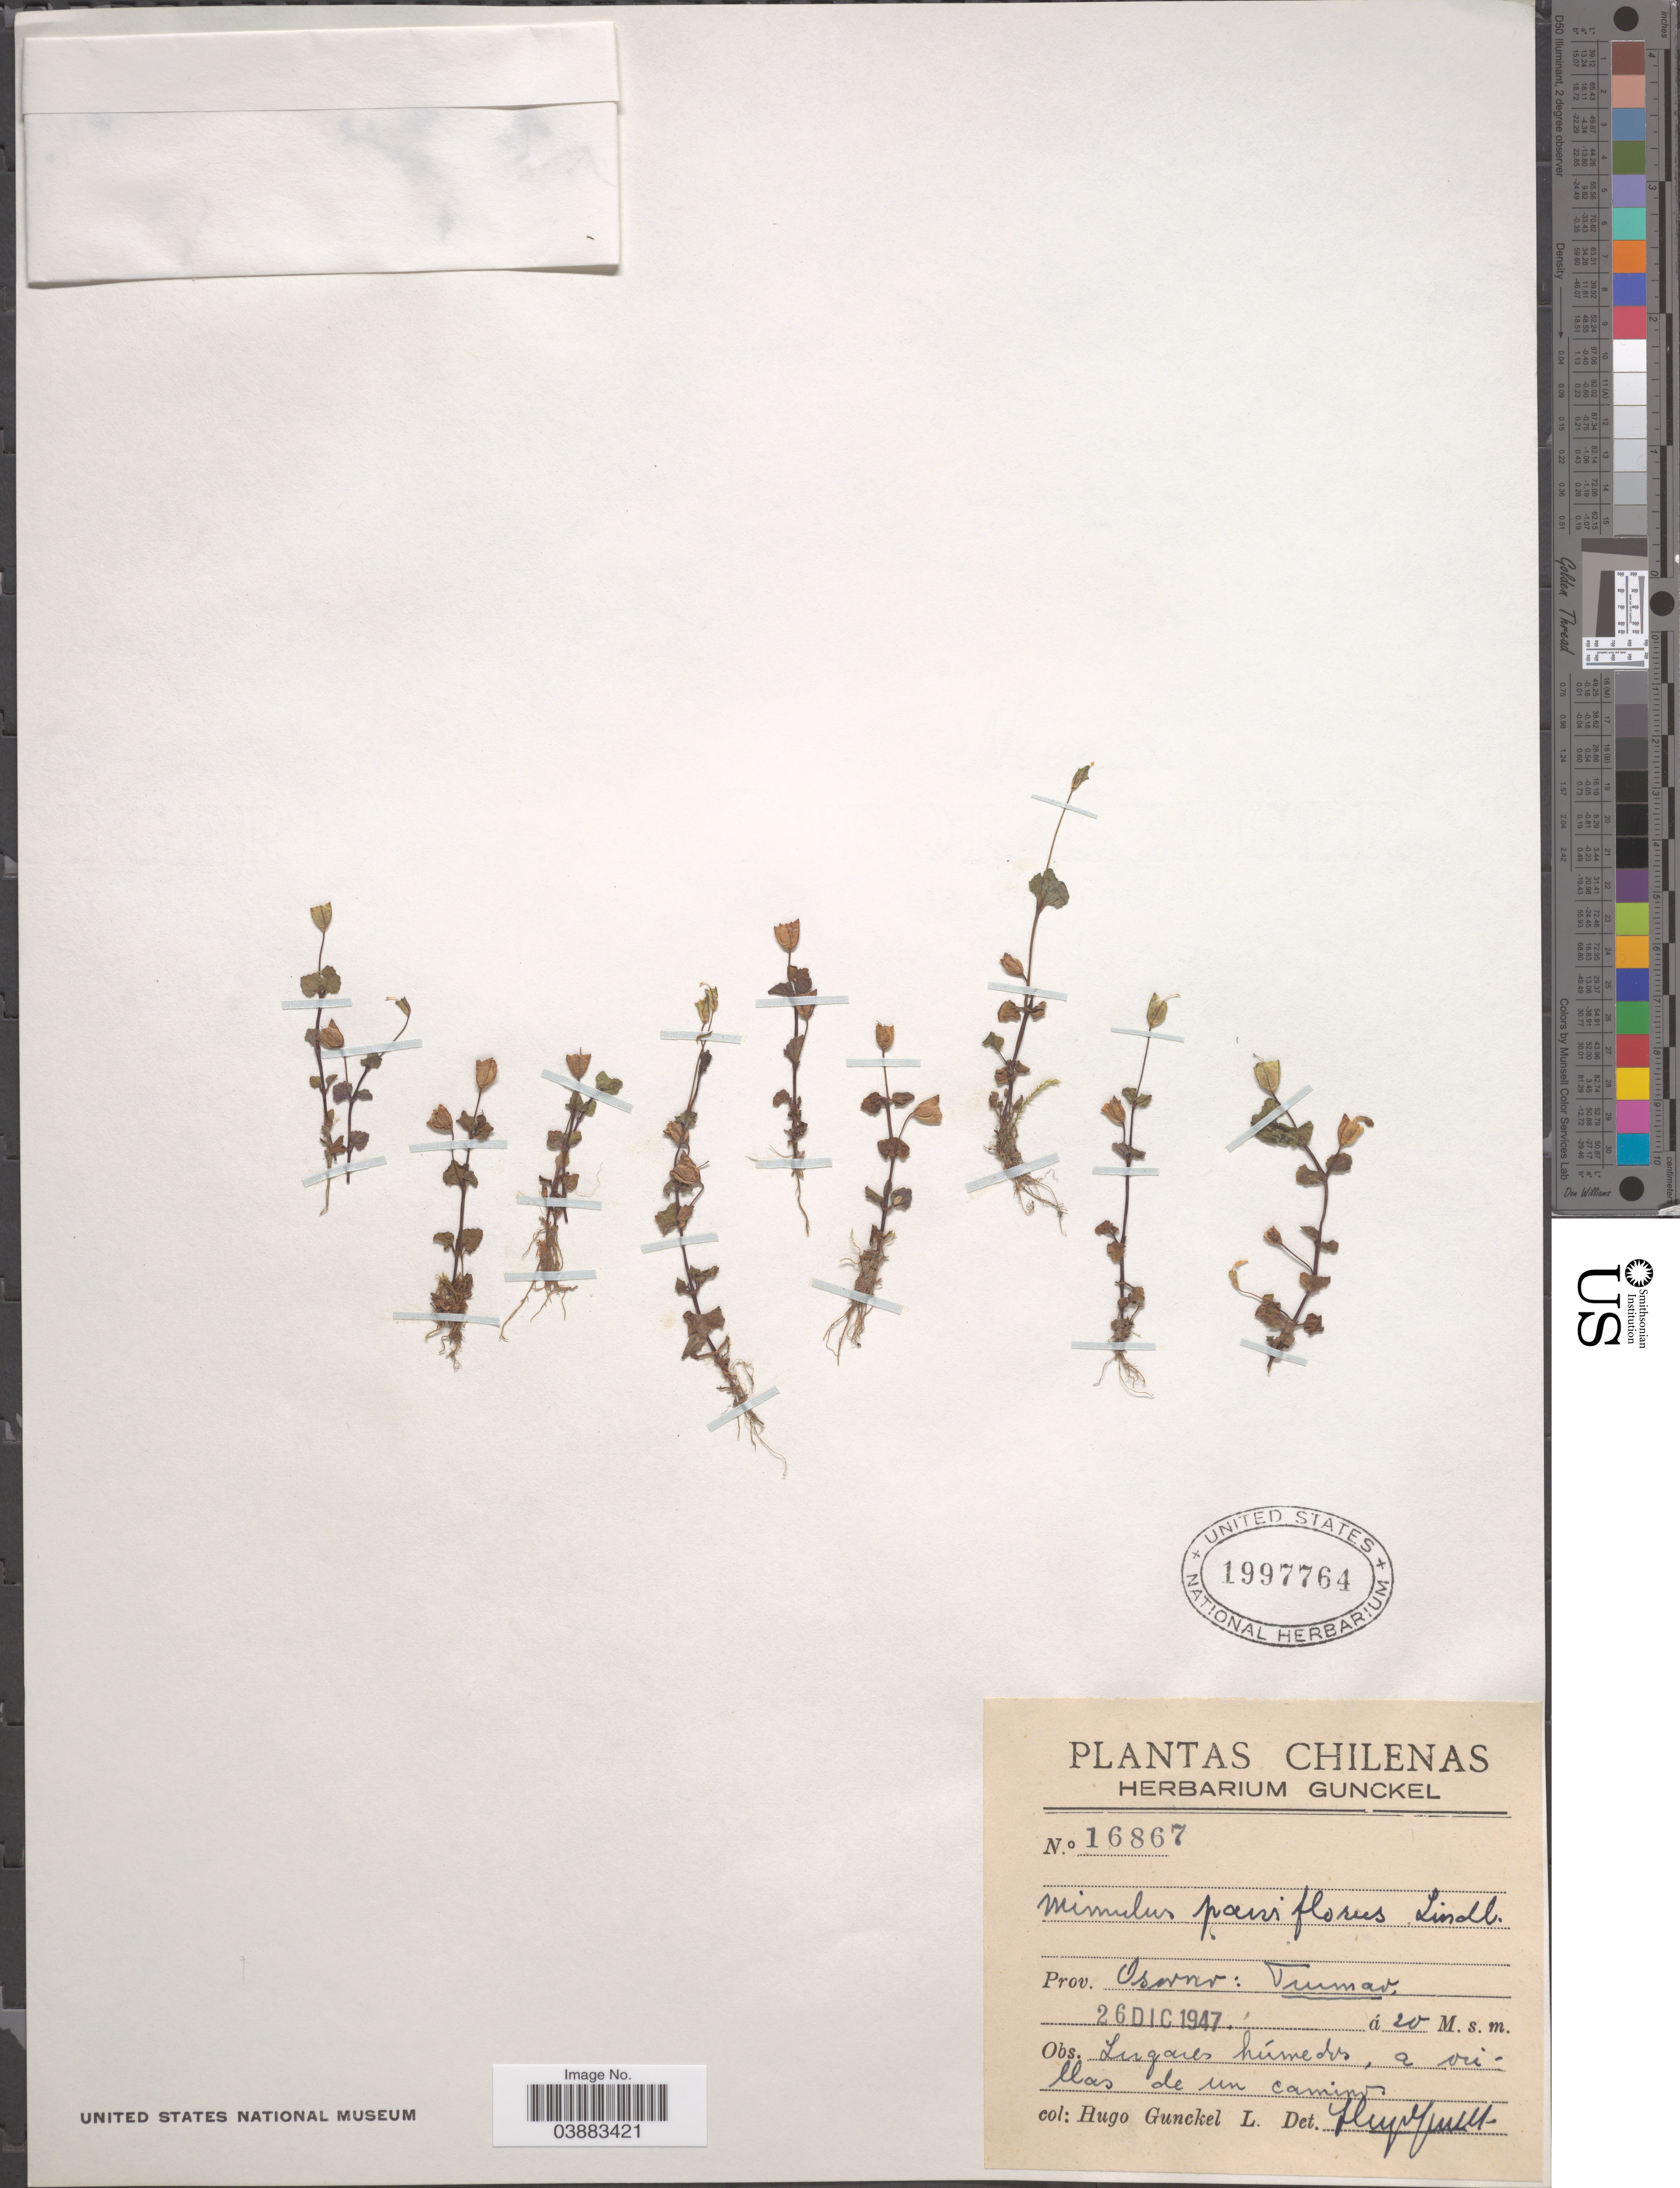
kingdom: Plantae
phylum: Tracheophyta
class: Magnoliopsida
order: Lamiales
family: Phrymaceae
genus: Mimulus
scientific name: Mimulus glabratus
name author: Kunth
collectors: H. Gunckel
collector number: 16867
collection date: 1947-12-26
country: Chile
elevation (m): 20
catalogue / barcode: US 1997764